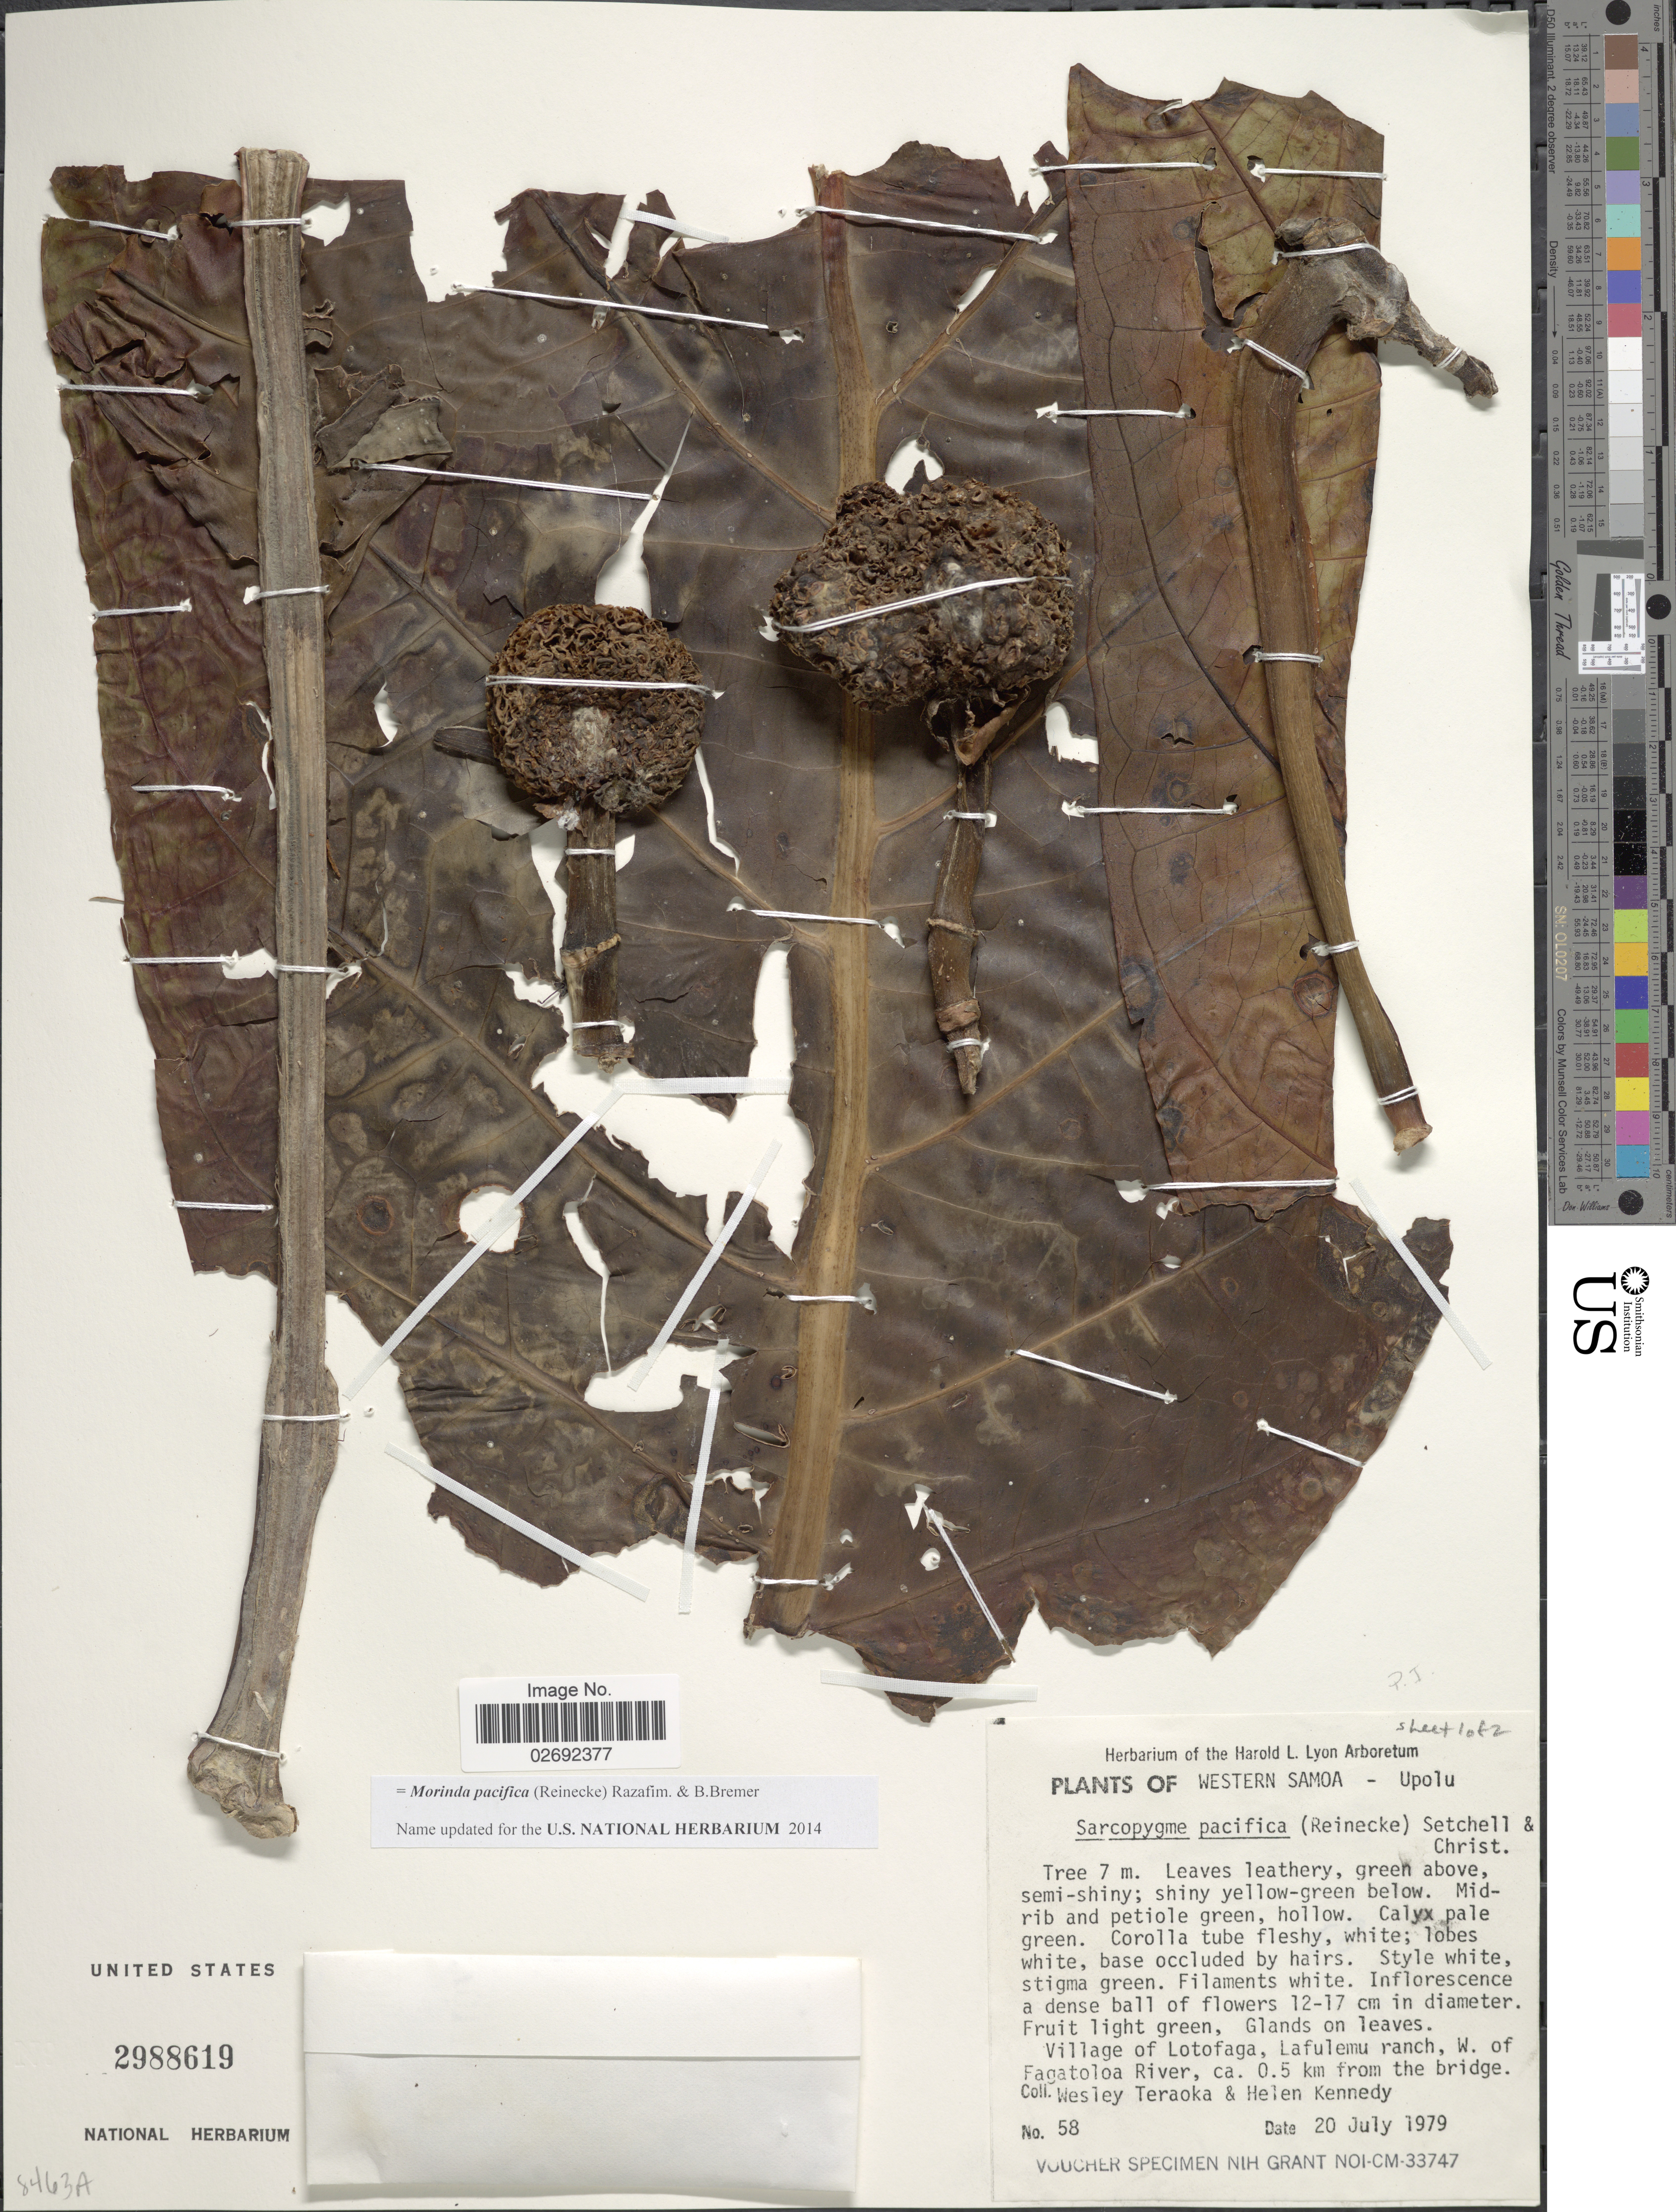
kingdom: Plantae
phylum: Tracheophyta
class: Magnoliopsida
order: Gentianales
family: Rubiaceae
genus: Morinda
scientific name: Morinda pacifica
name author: Razafim. & B. Bremer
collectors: W. Teraoka & H. Kennedy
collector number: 58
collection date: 1979-07-20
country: Samoa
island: Upolu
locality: Village of Lotofaga, Lafulemu ranch, W. of Fagatoloa River, ca. 0.5 km from the bridge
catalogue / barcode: US 2988619